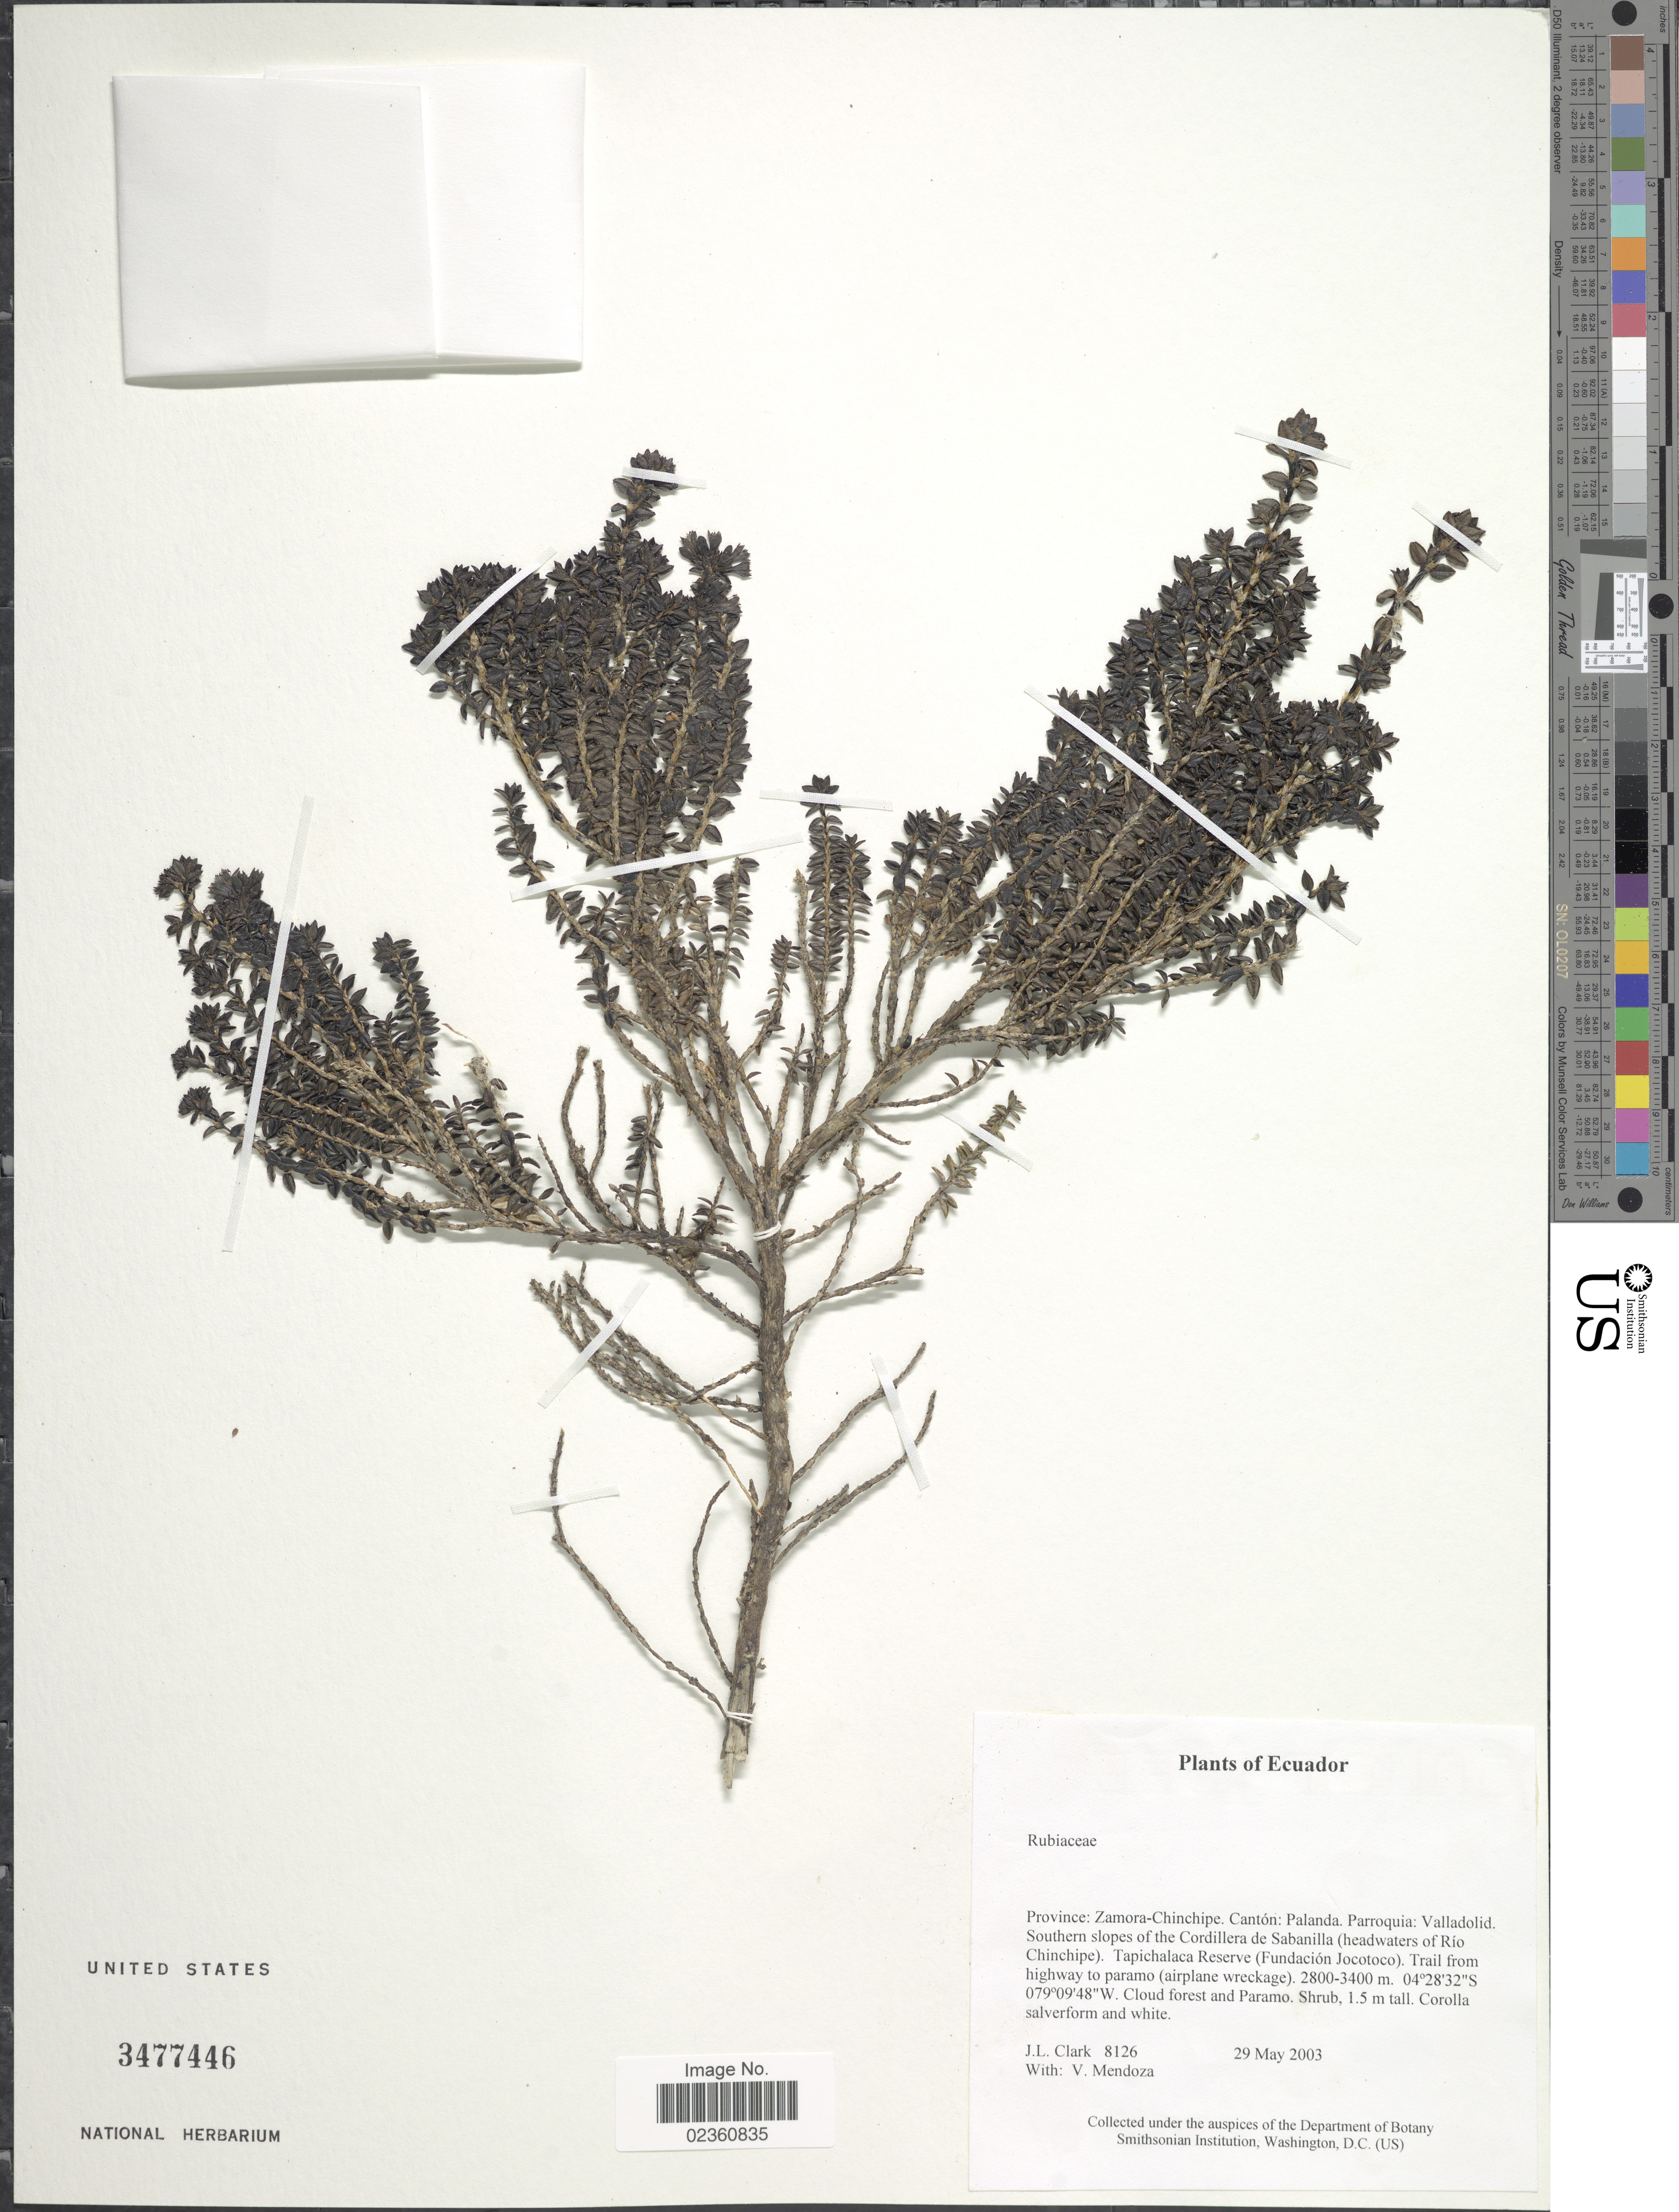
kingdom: Plantae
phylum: Tracheophyta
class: Magnoliopsida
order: Gentianales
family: Rubiaceae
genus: Arcytophyllum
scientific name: Arcytophyllum sp.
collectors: J. L. Clark & V. Mendoza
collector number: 8126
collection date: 2003-05-29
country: Ecuador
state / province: Zamora-Chinchipe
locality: Cantón: Palanda. Parroquia: Valladolid, Southern slopes of the Cordillera de Sabanilla (headwaters of Río Chinchipe). Tapichalaca Reserve (Fundación Jocotoco). Trail from highway to paramo (airplane wreckage). Cloud forest and Paramo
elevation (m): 2800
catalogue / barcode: US 3477446